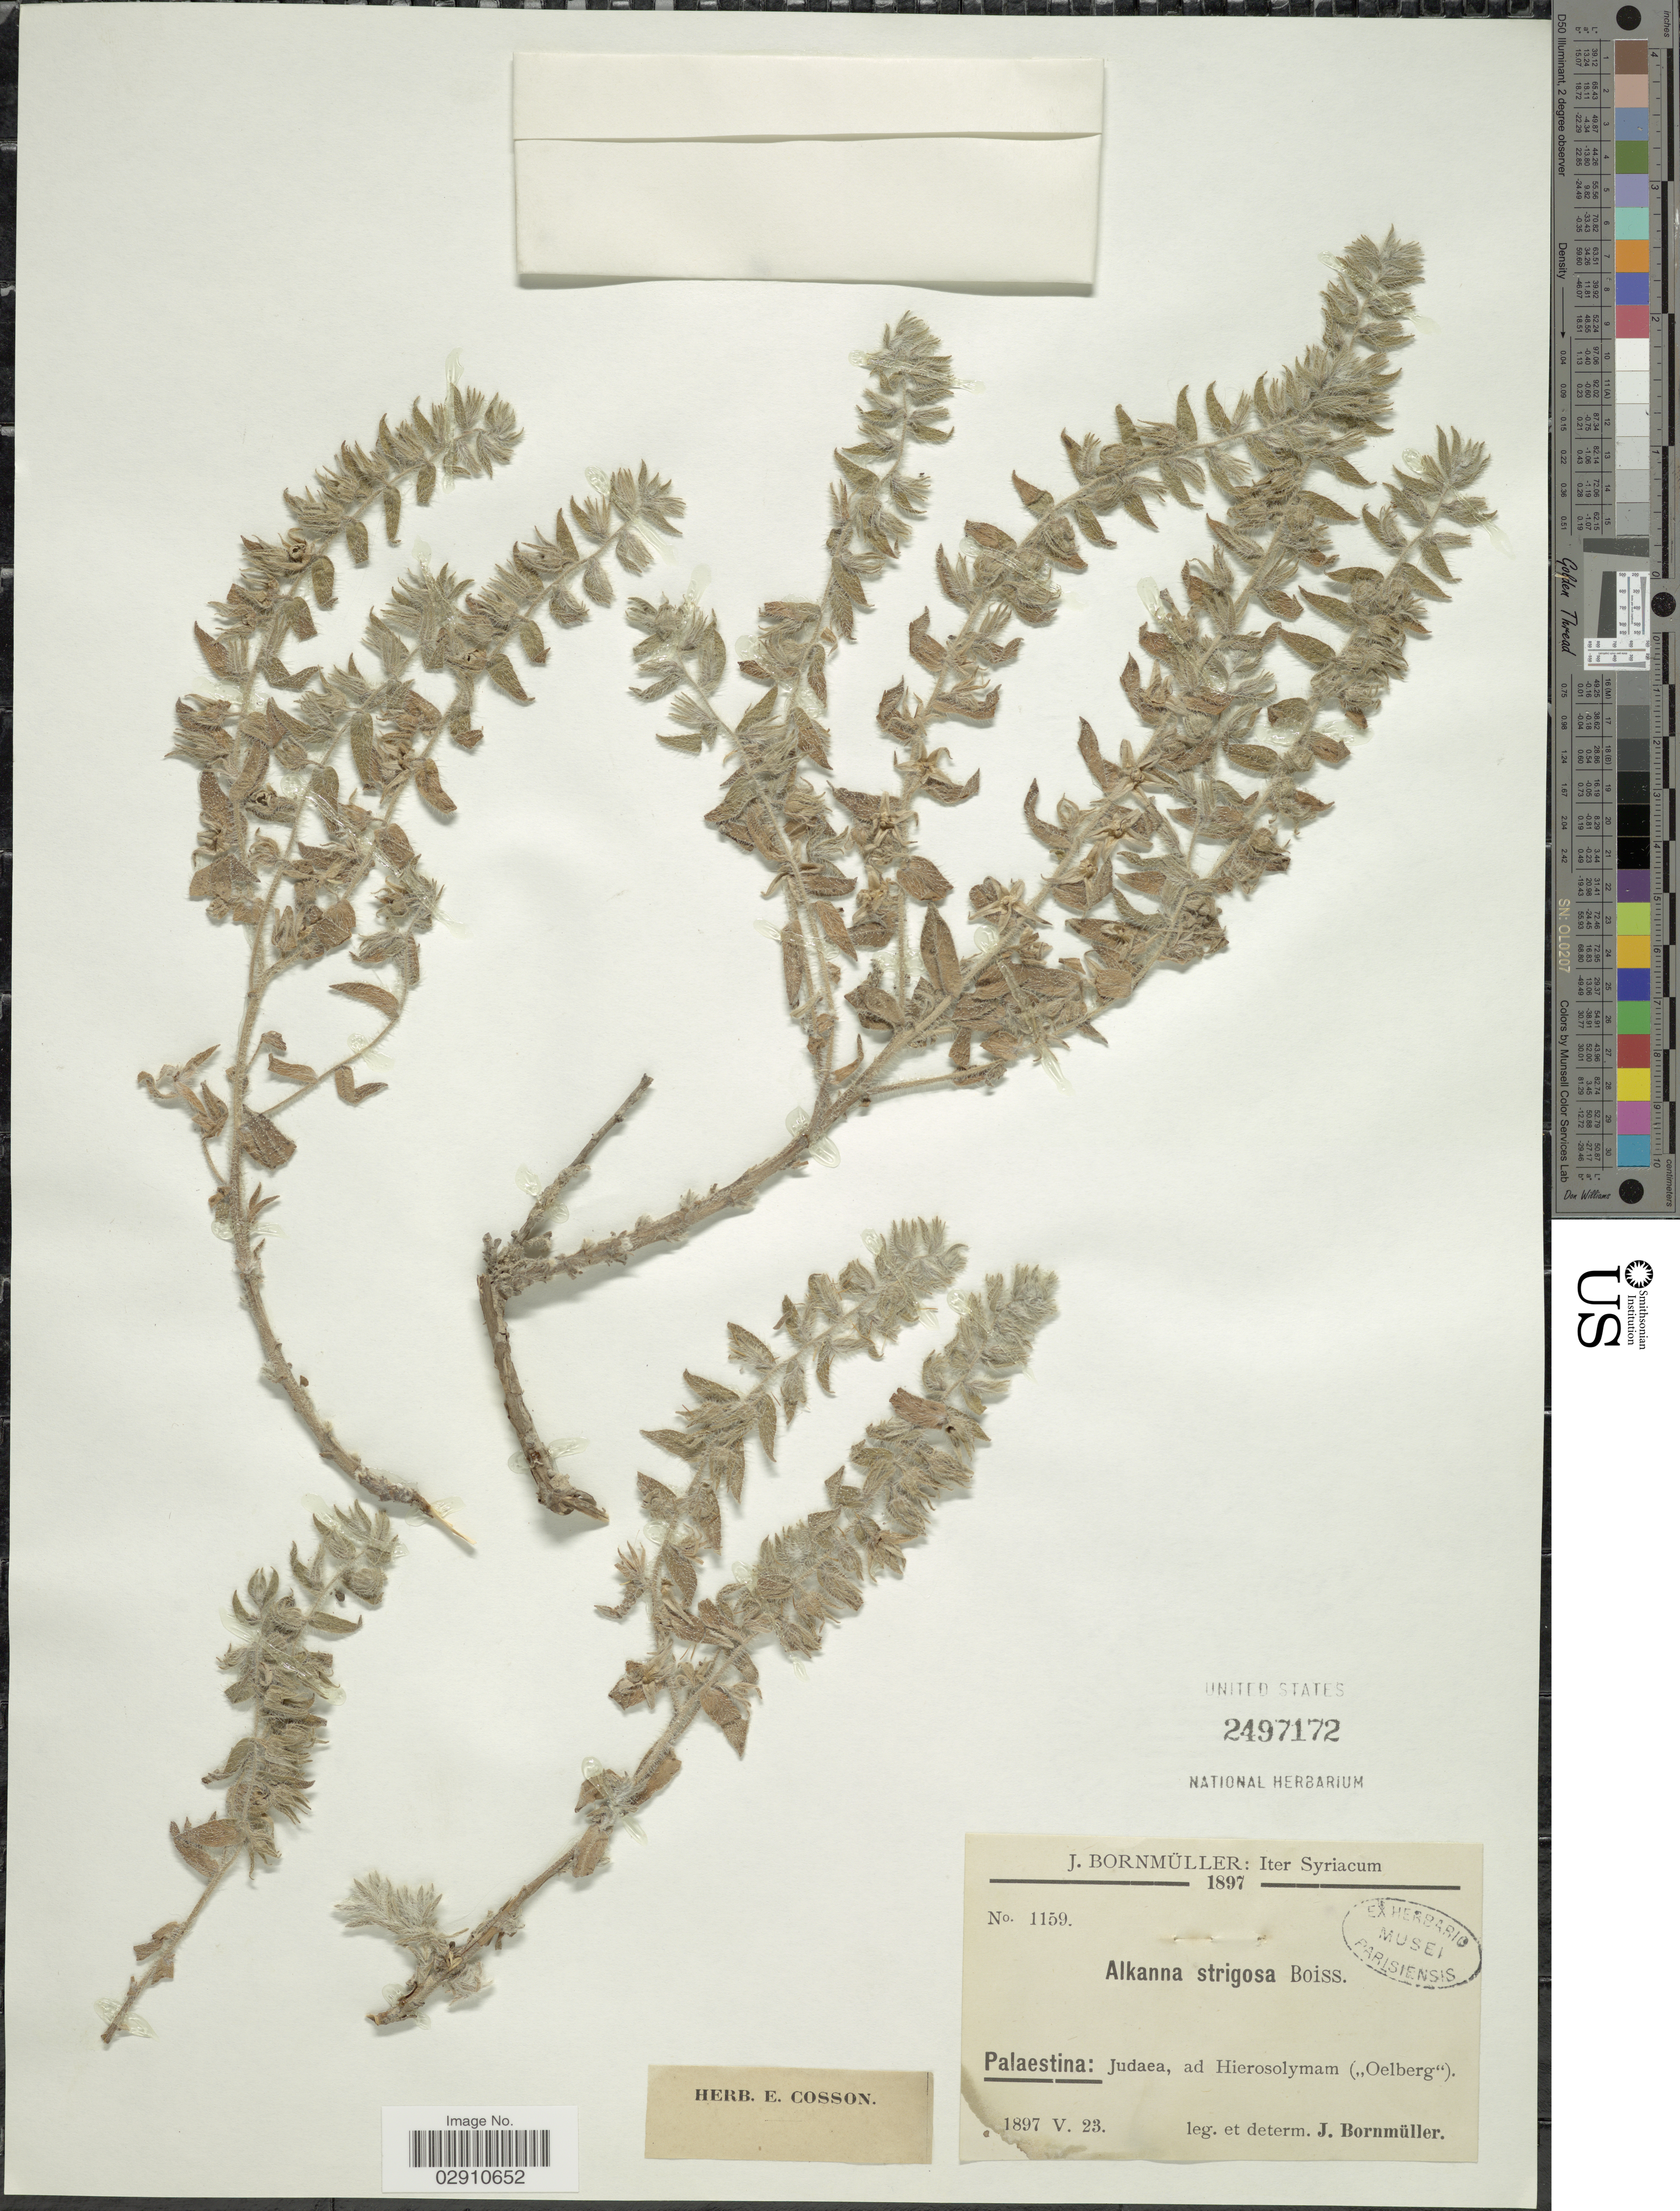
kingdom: Plantae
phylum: Tracheophyta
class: Magnoliopsida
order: Boraginales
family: Boraginaceae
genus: Alkanna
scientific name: Alkanna strigosa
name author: Boiss. & Hohen.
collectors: J. Bornmüller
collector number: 1159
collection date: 1897-05-23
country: Israel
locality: Palaestina: Judaea, ad Hierosolymam ("Oelberg").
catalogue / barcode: US 2497172